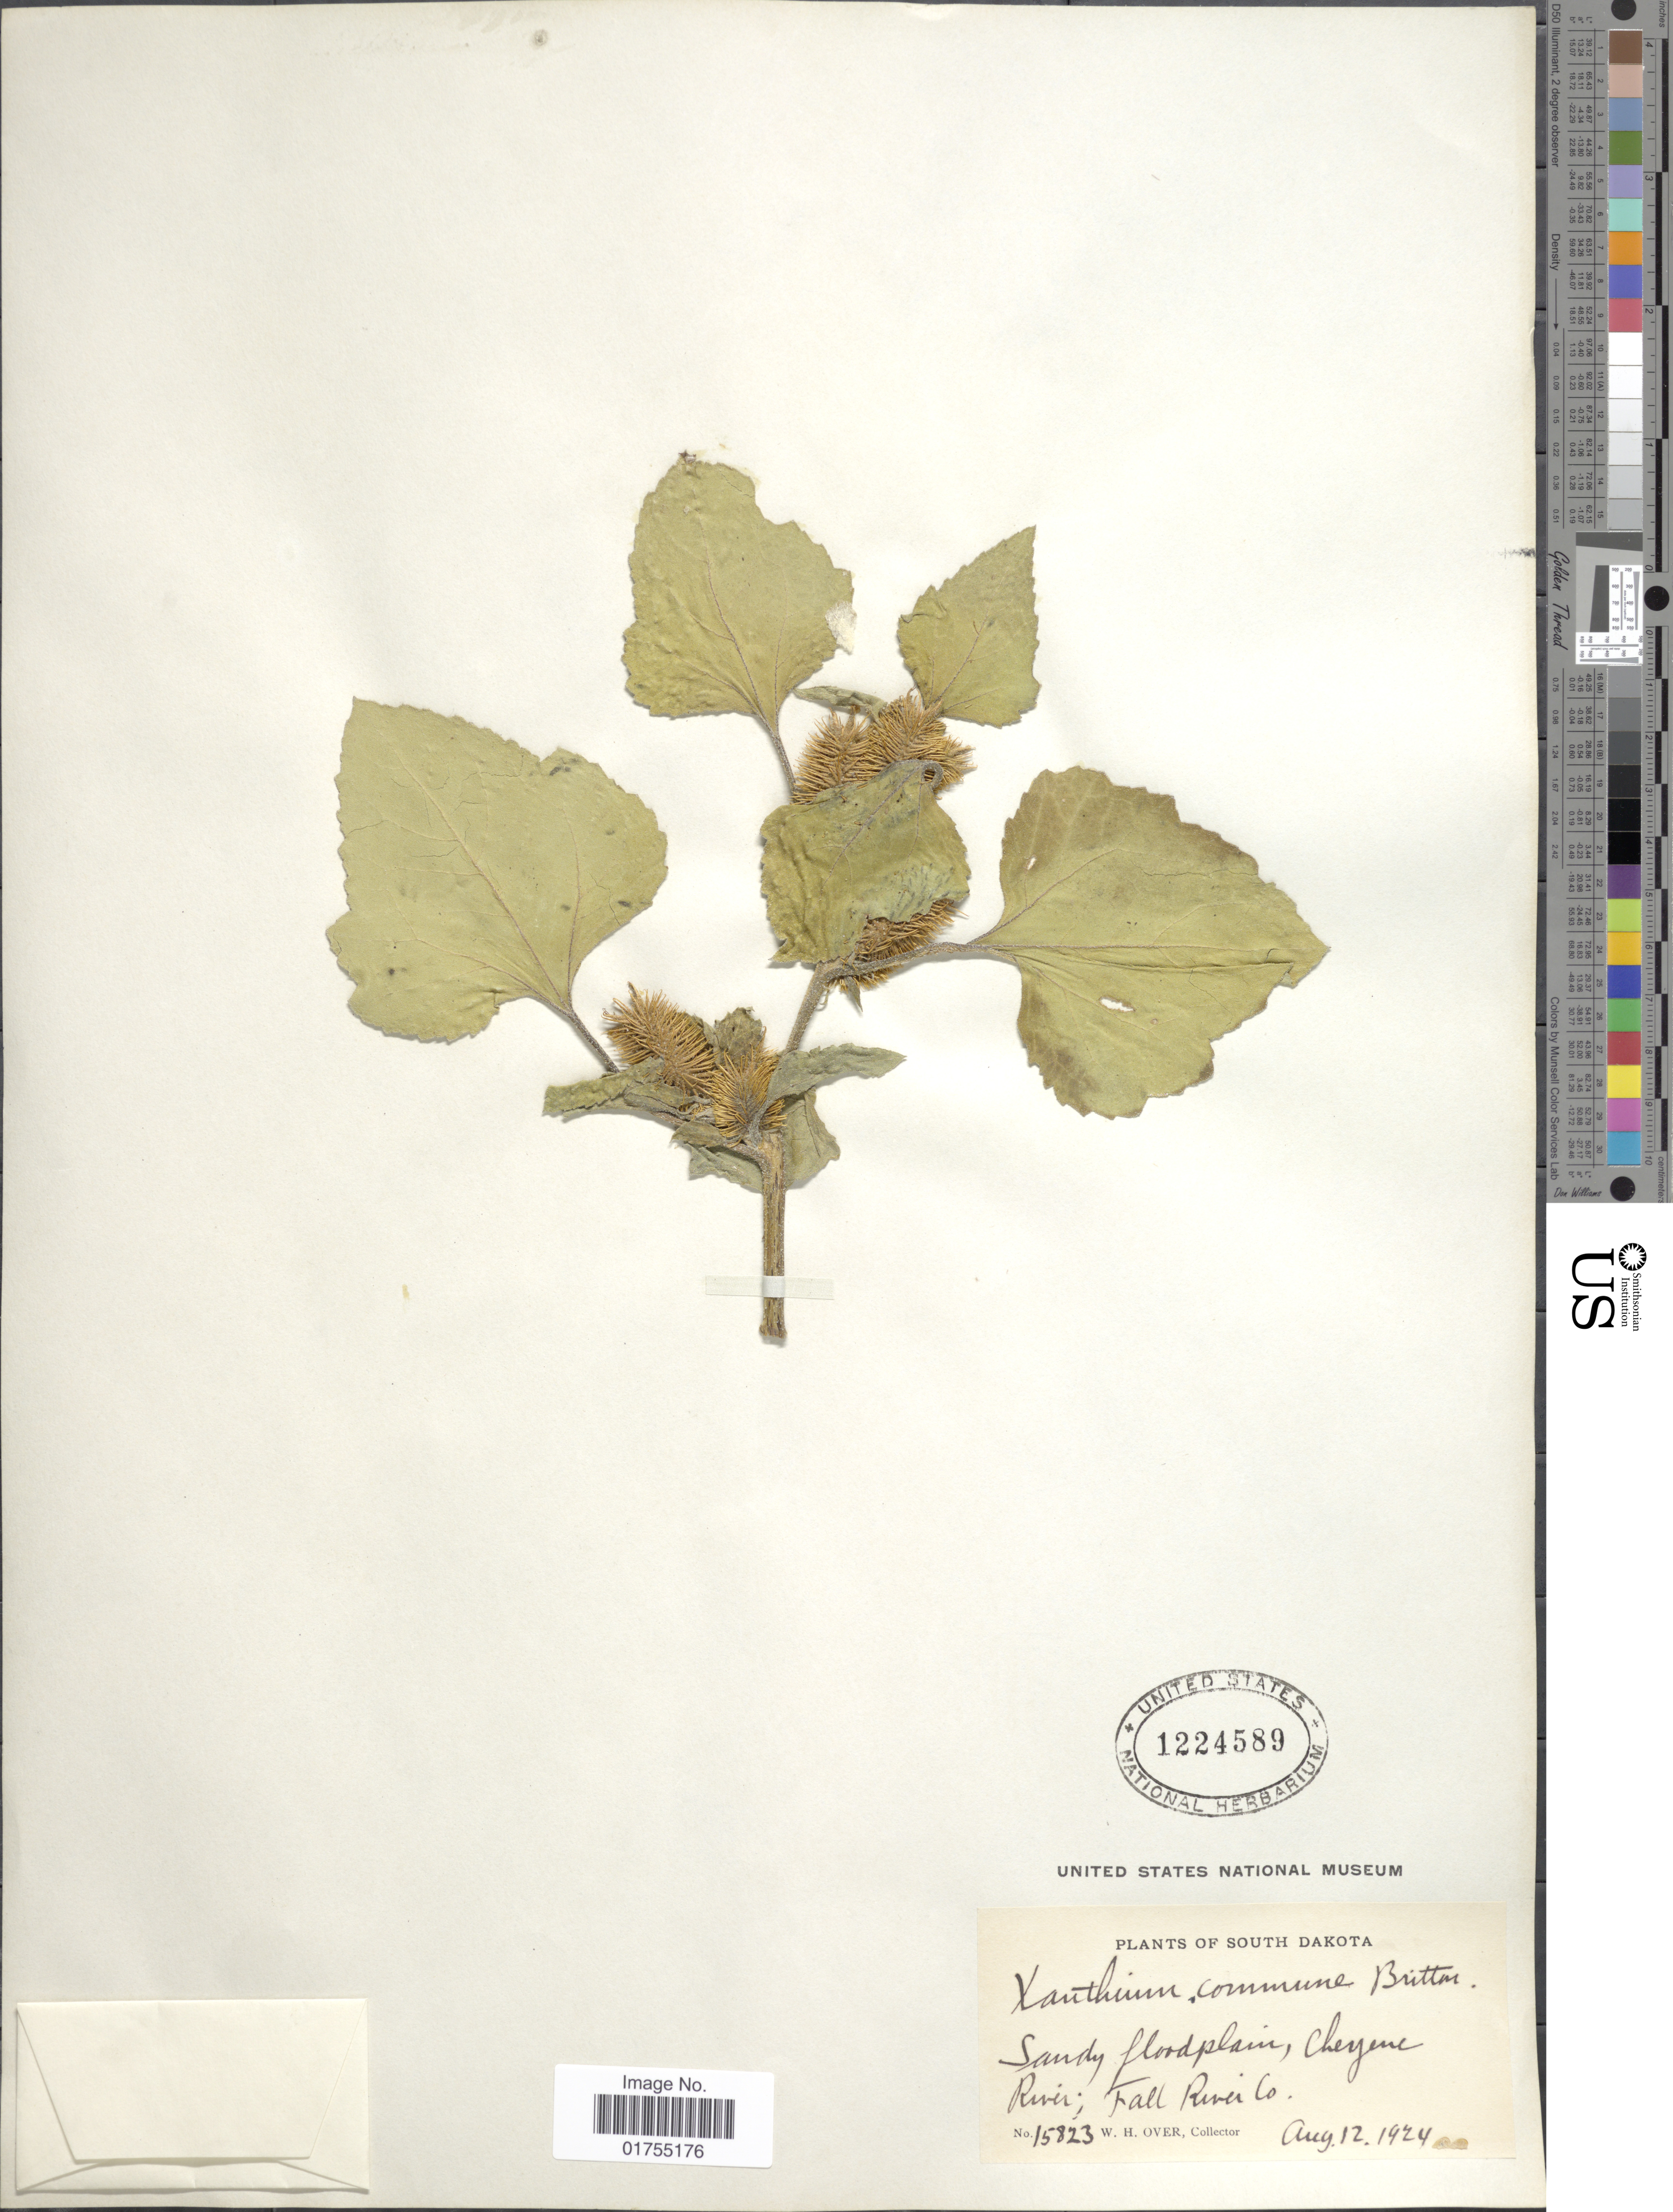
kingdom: Plantae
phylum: Tracheophyta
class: Magnoliopsida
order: Asterales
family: Asteraceae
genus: Xanthium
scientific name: Xanthium strumarium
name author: L.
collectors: W. Over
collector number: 15823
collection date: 1924-08-12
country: United States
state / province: South Dakota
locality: Cheyene River, Fall River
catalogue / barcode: US 1224589